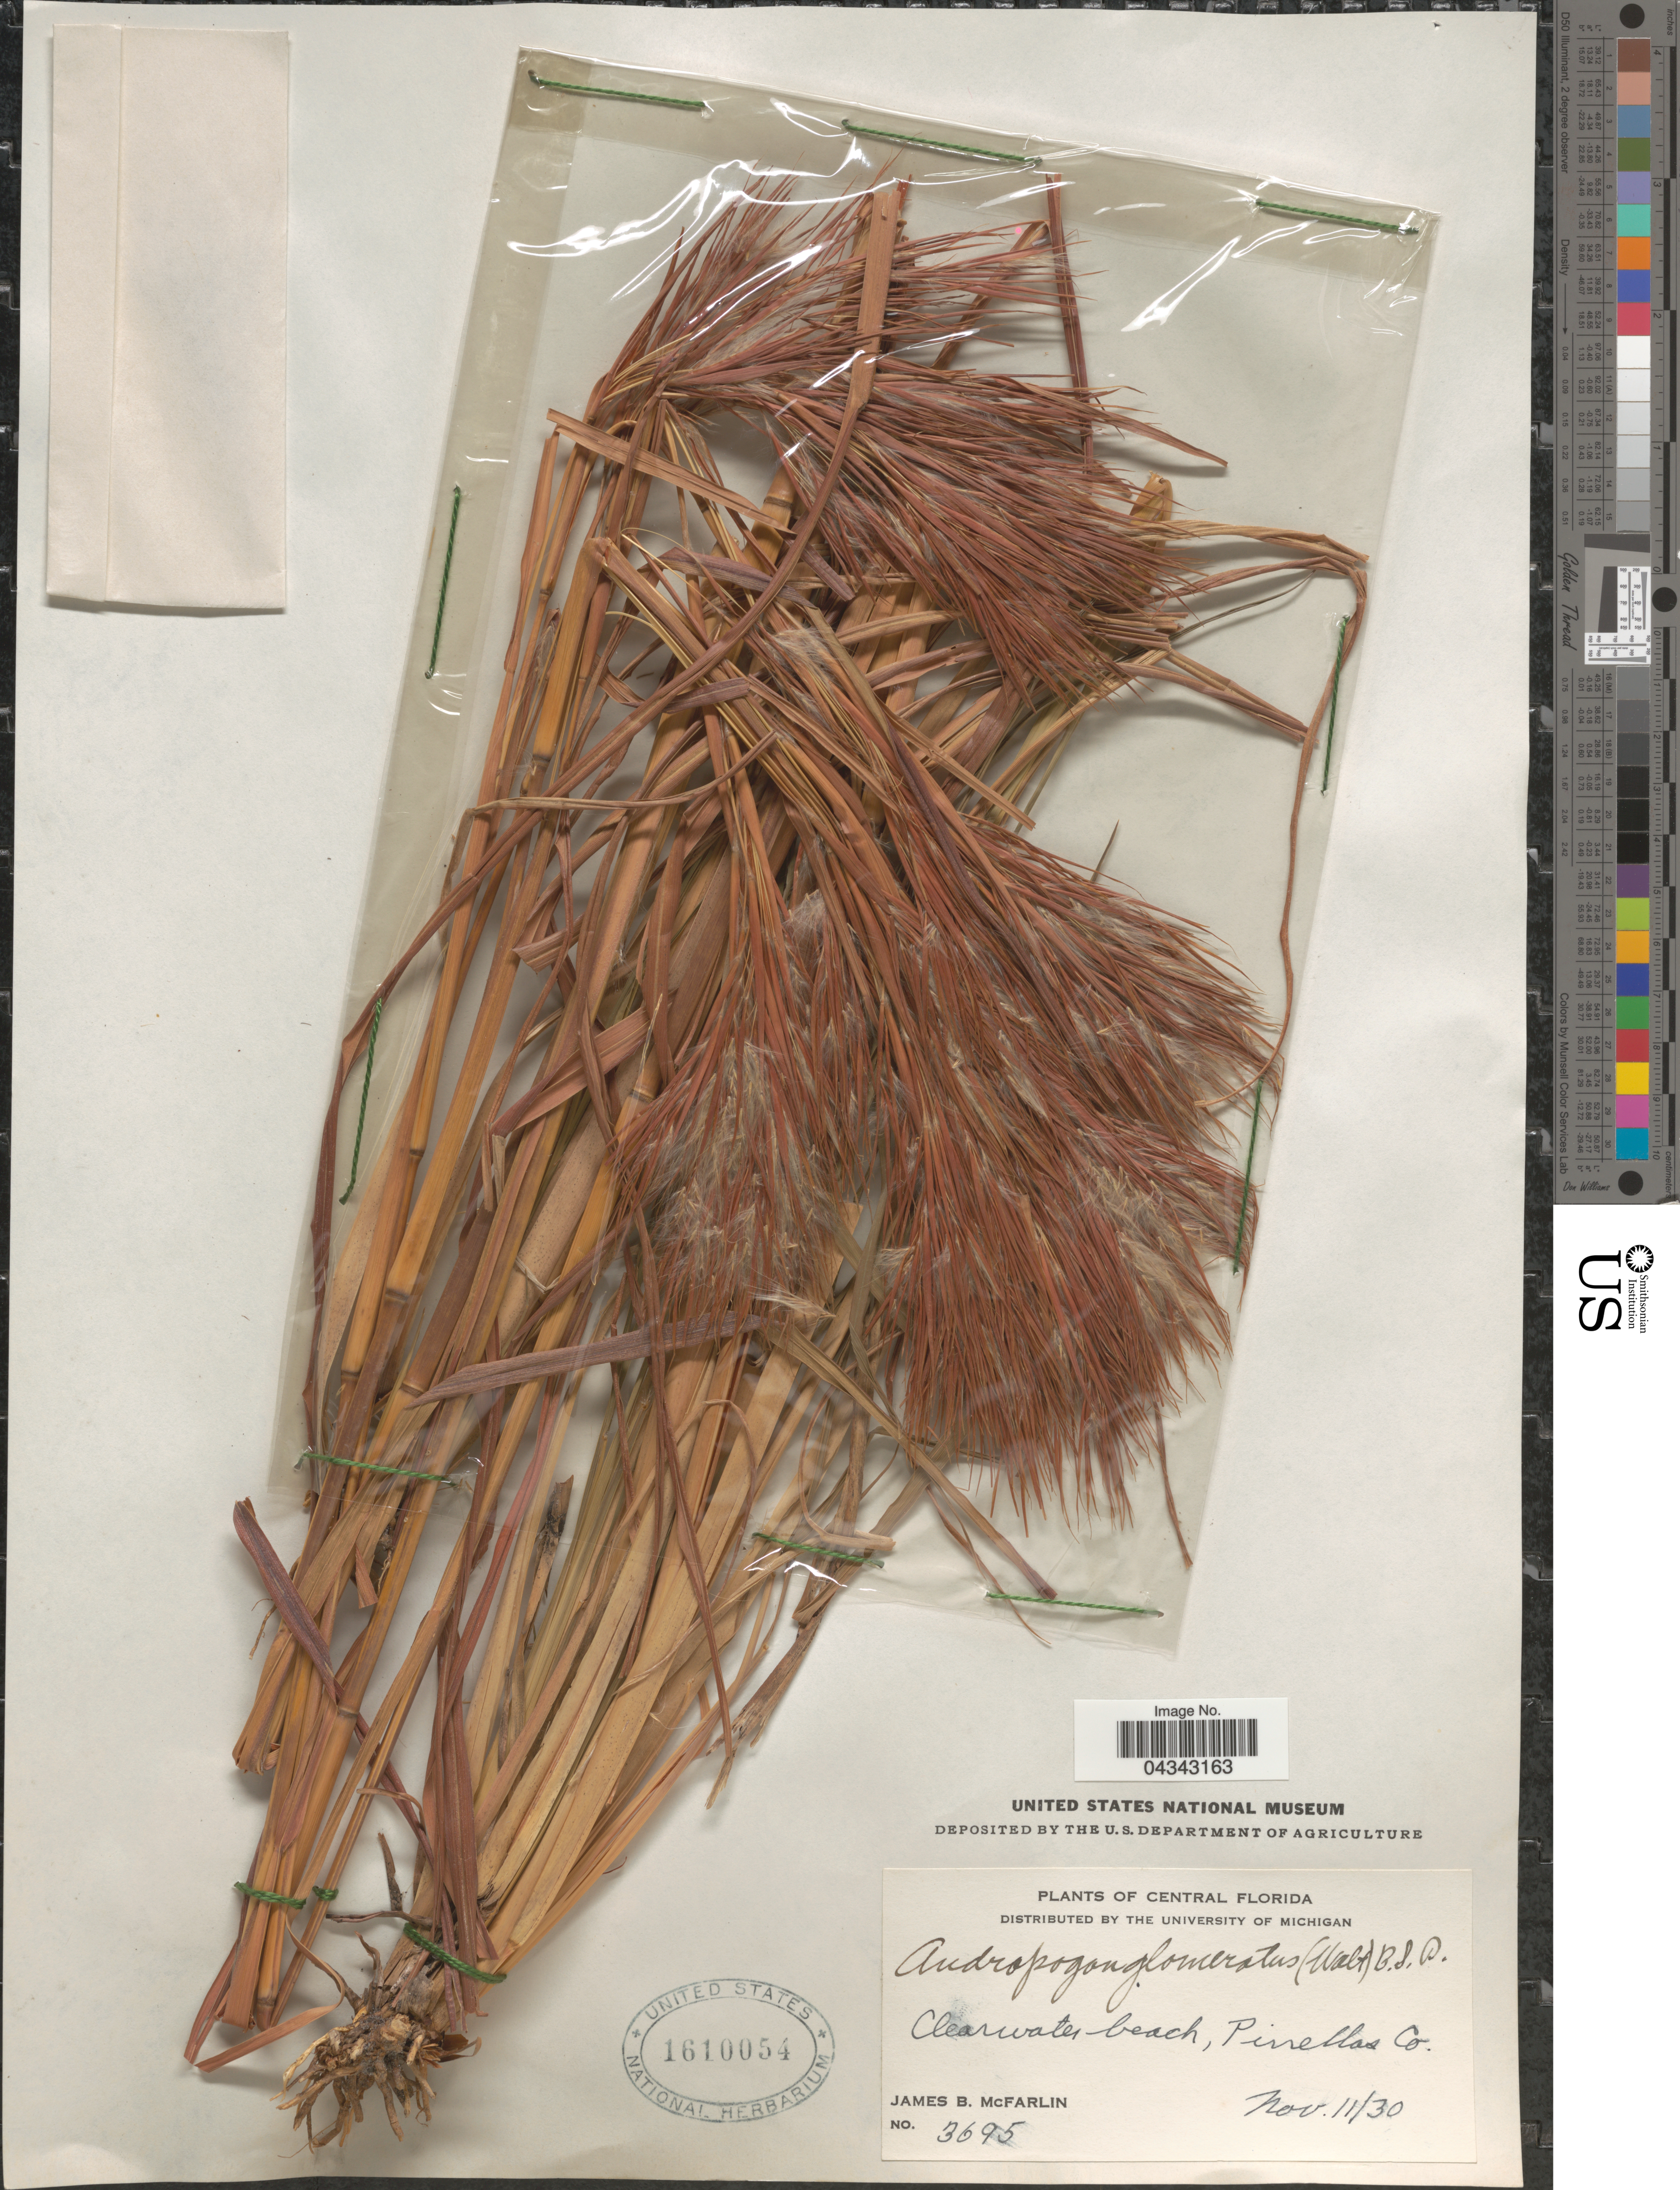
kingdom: Plantae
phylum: Tracheophyta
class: Liliopsida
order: Poales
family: Poaceae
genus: Andropogon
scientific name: Andropogon glomeratus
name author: (Walter) Britton, Stearns & Poggenb.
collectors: J. McFarlin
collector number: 3695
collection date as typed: Transcribed d/m/y: 11/11/30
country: United States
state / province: Florida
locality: Central Florida. Clearwater beach, Pinellas Co.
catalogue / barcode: US 1610054